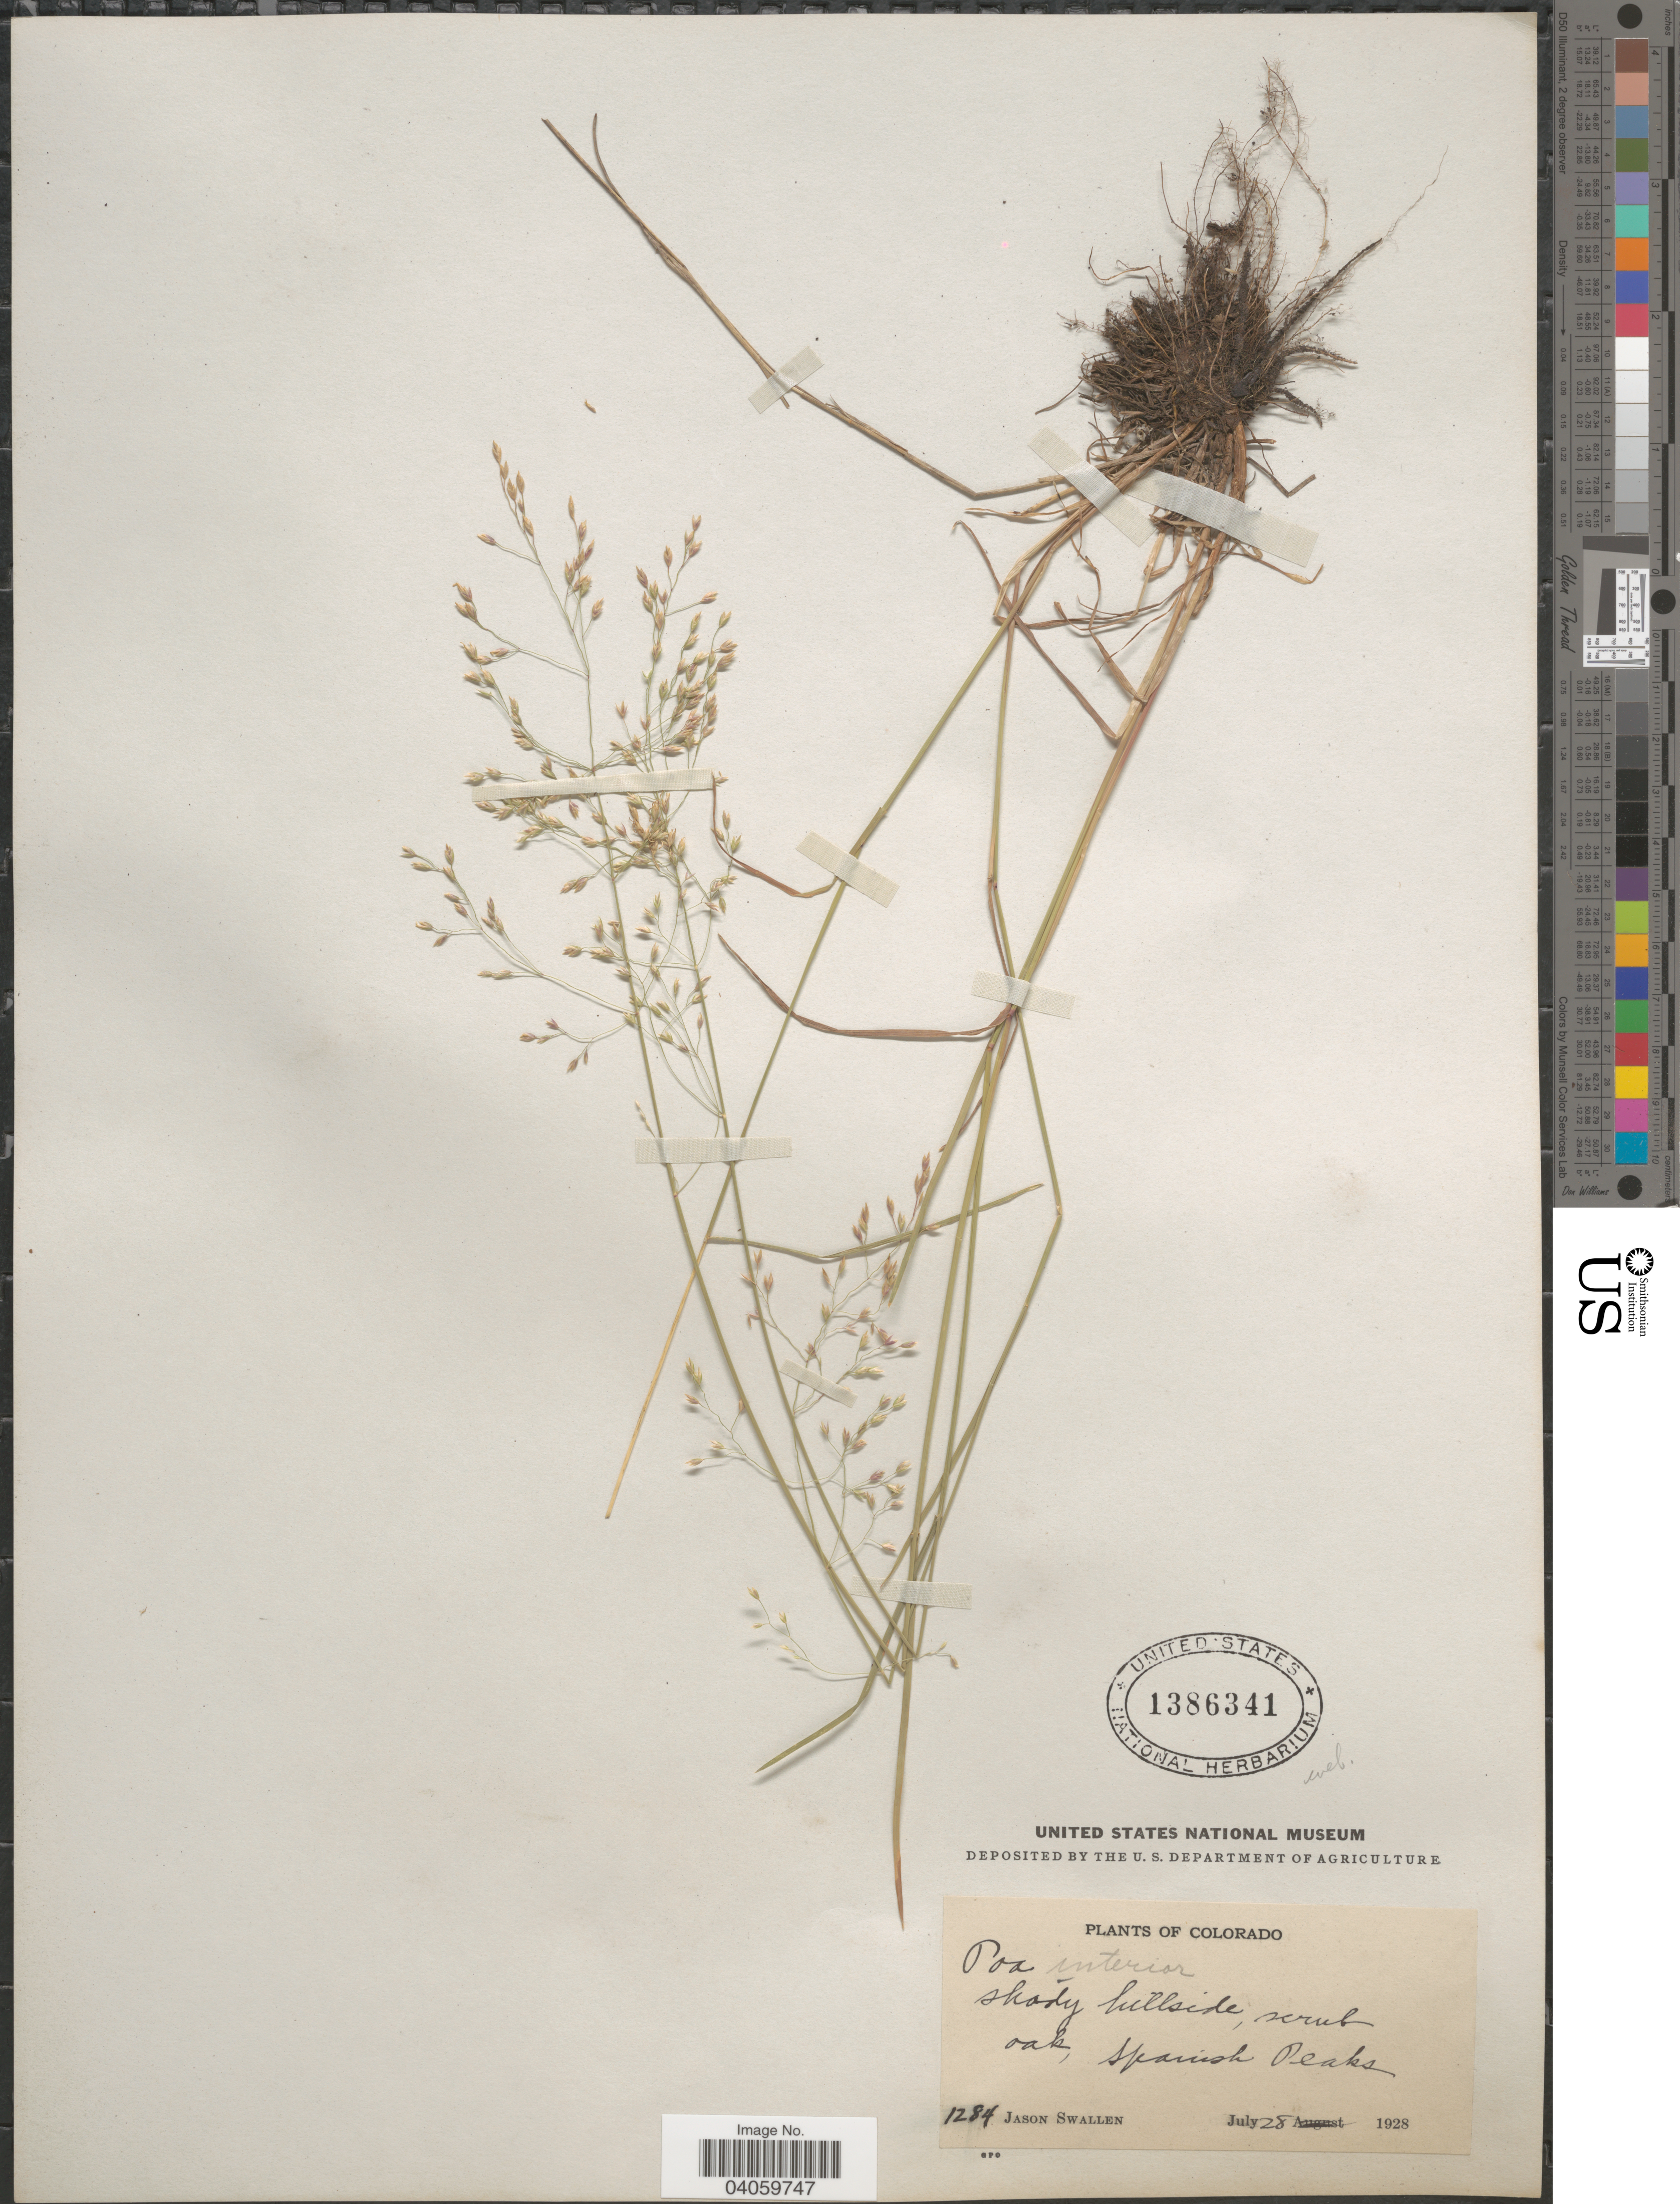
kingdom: Plantae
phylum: Tracheophyta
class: Liliopsida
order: Poales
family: Poaceae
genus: Poa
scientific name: Poa interior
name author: Rydb.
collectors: J. R. Swallen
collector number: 1284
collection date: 1928-07-28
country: United States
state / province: Colorado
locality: Spanish Peaks.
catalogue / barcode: US 1386341